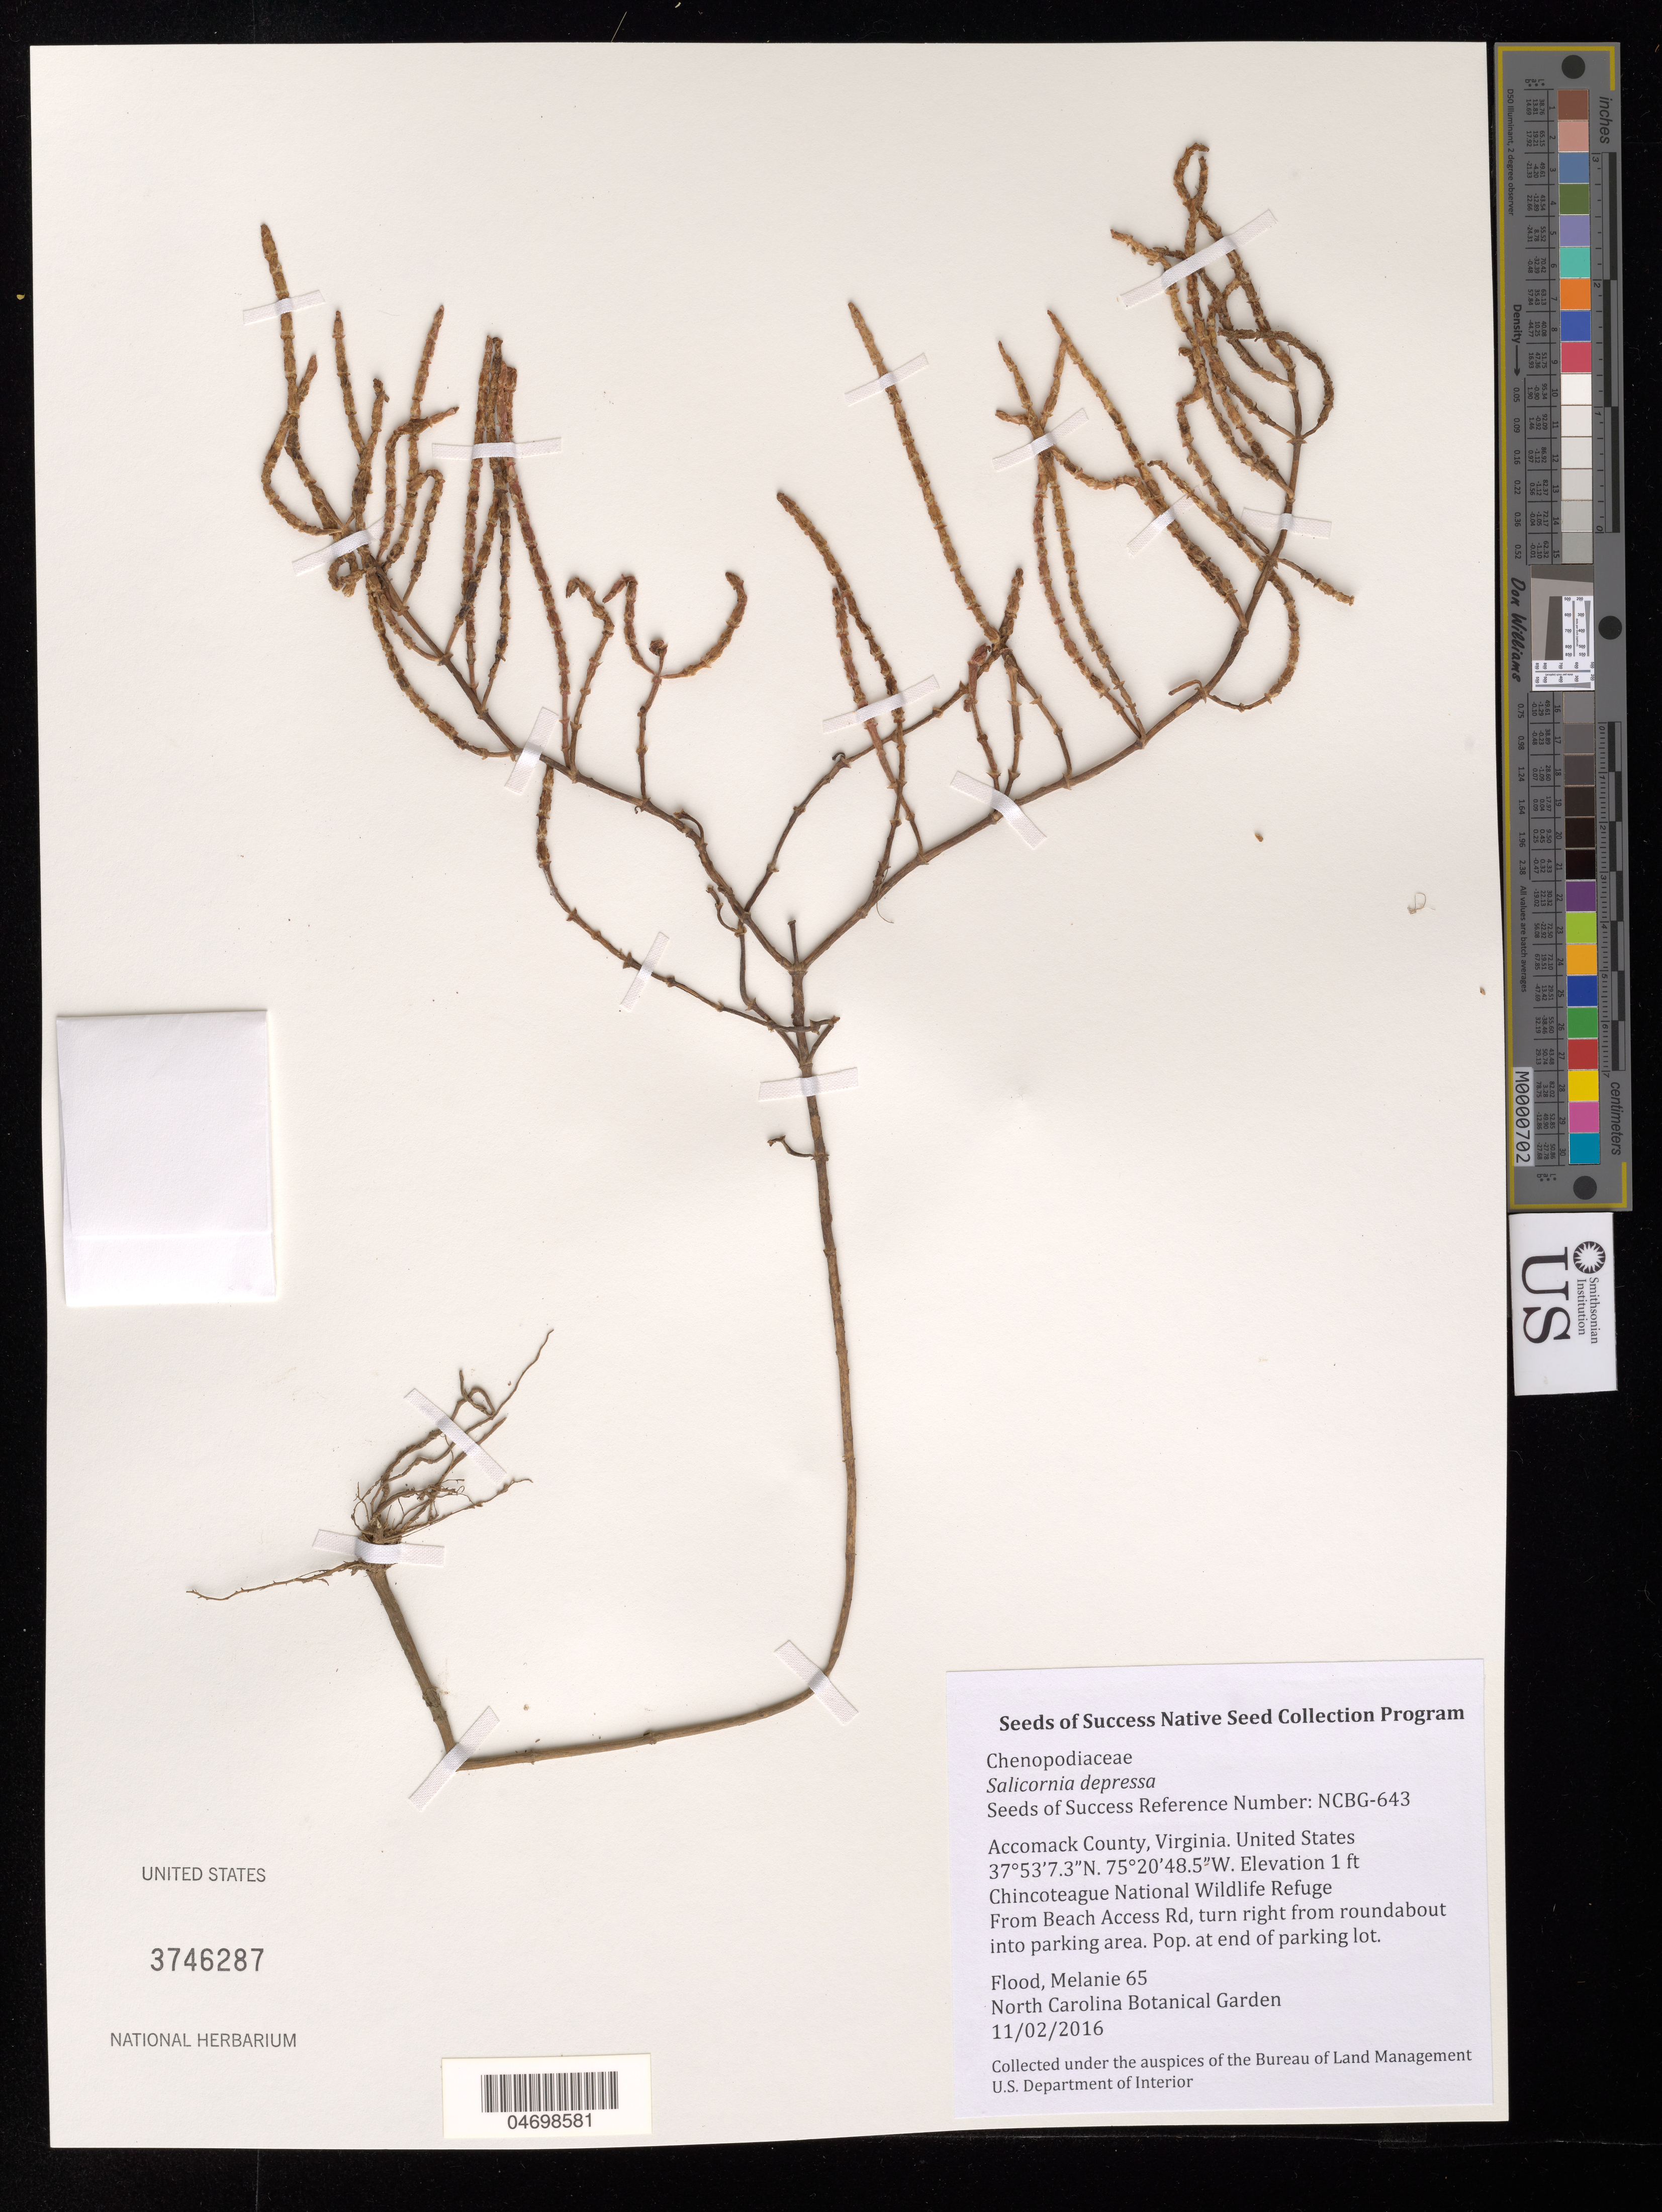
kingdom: Plantae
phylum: Tracheophyta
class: Magnoliopsida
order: Caryophyllales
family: Amaranthaceae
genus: Salicornia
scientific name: Salicornia depressa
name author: Standl.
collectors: M. Flood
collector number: NCBG-643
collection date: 2016-11-02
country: United States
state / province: Virginia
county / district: Accomack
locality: Chincoteague National Wildlife Refuge, Beach Access Rd.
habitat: Interdune brackish marsh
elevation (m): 0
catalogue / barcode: US 3746287